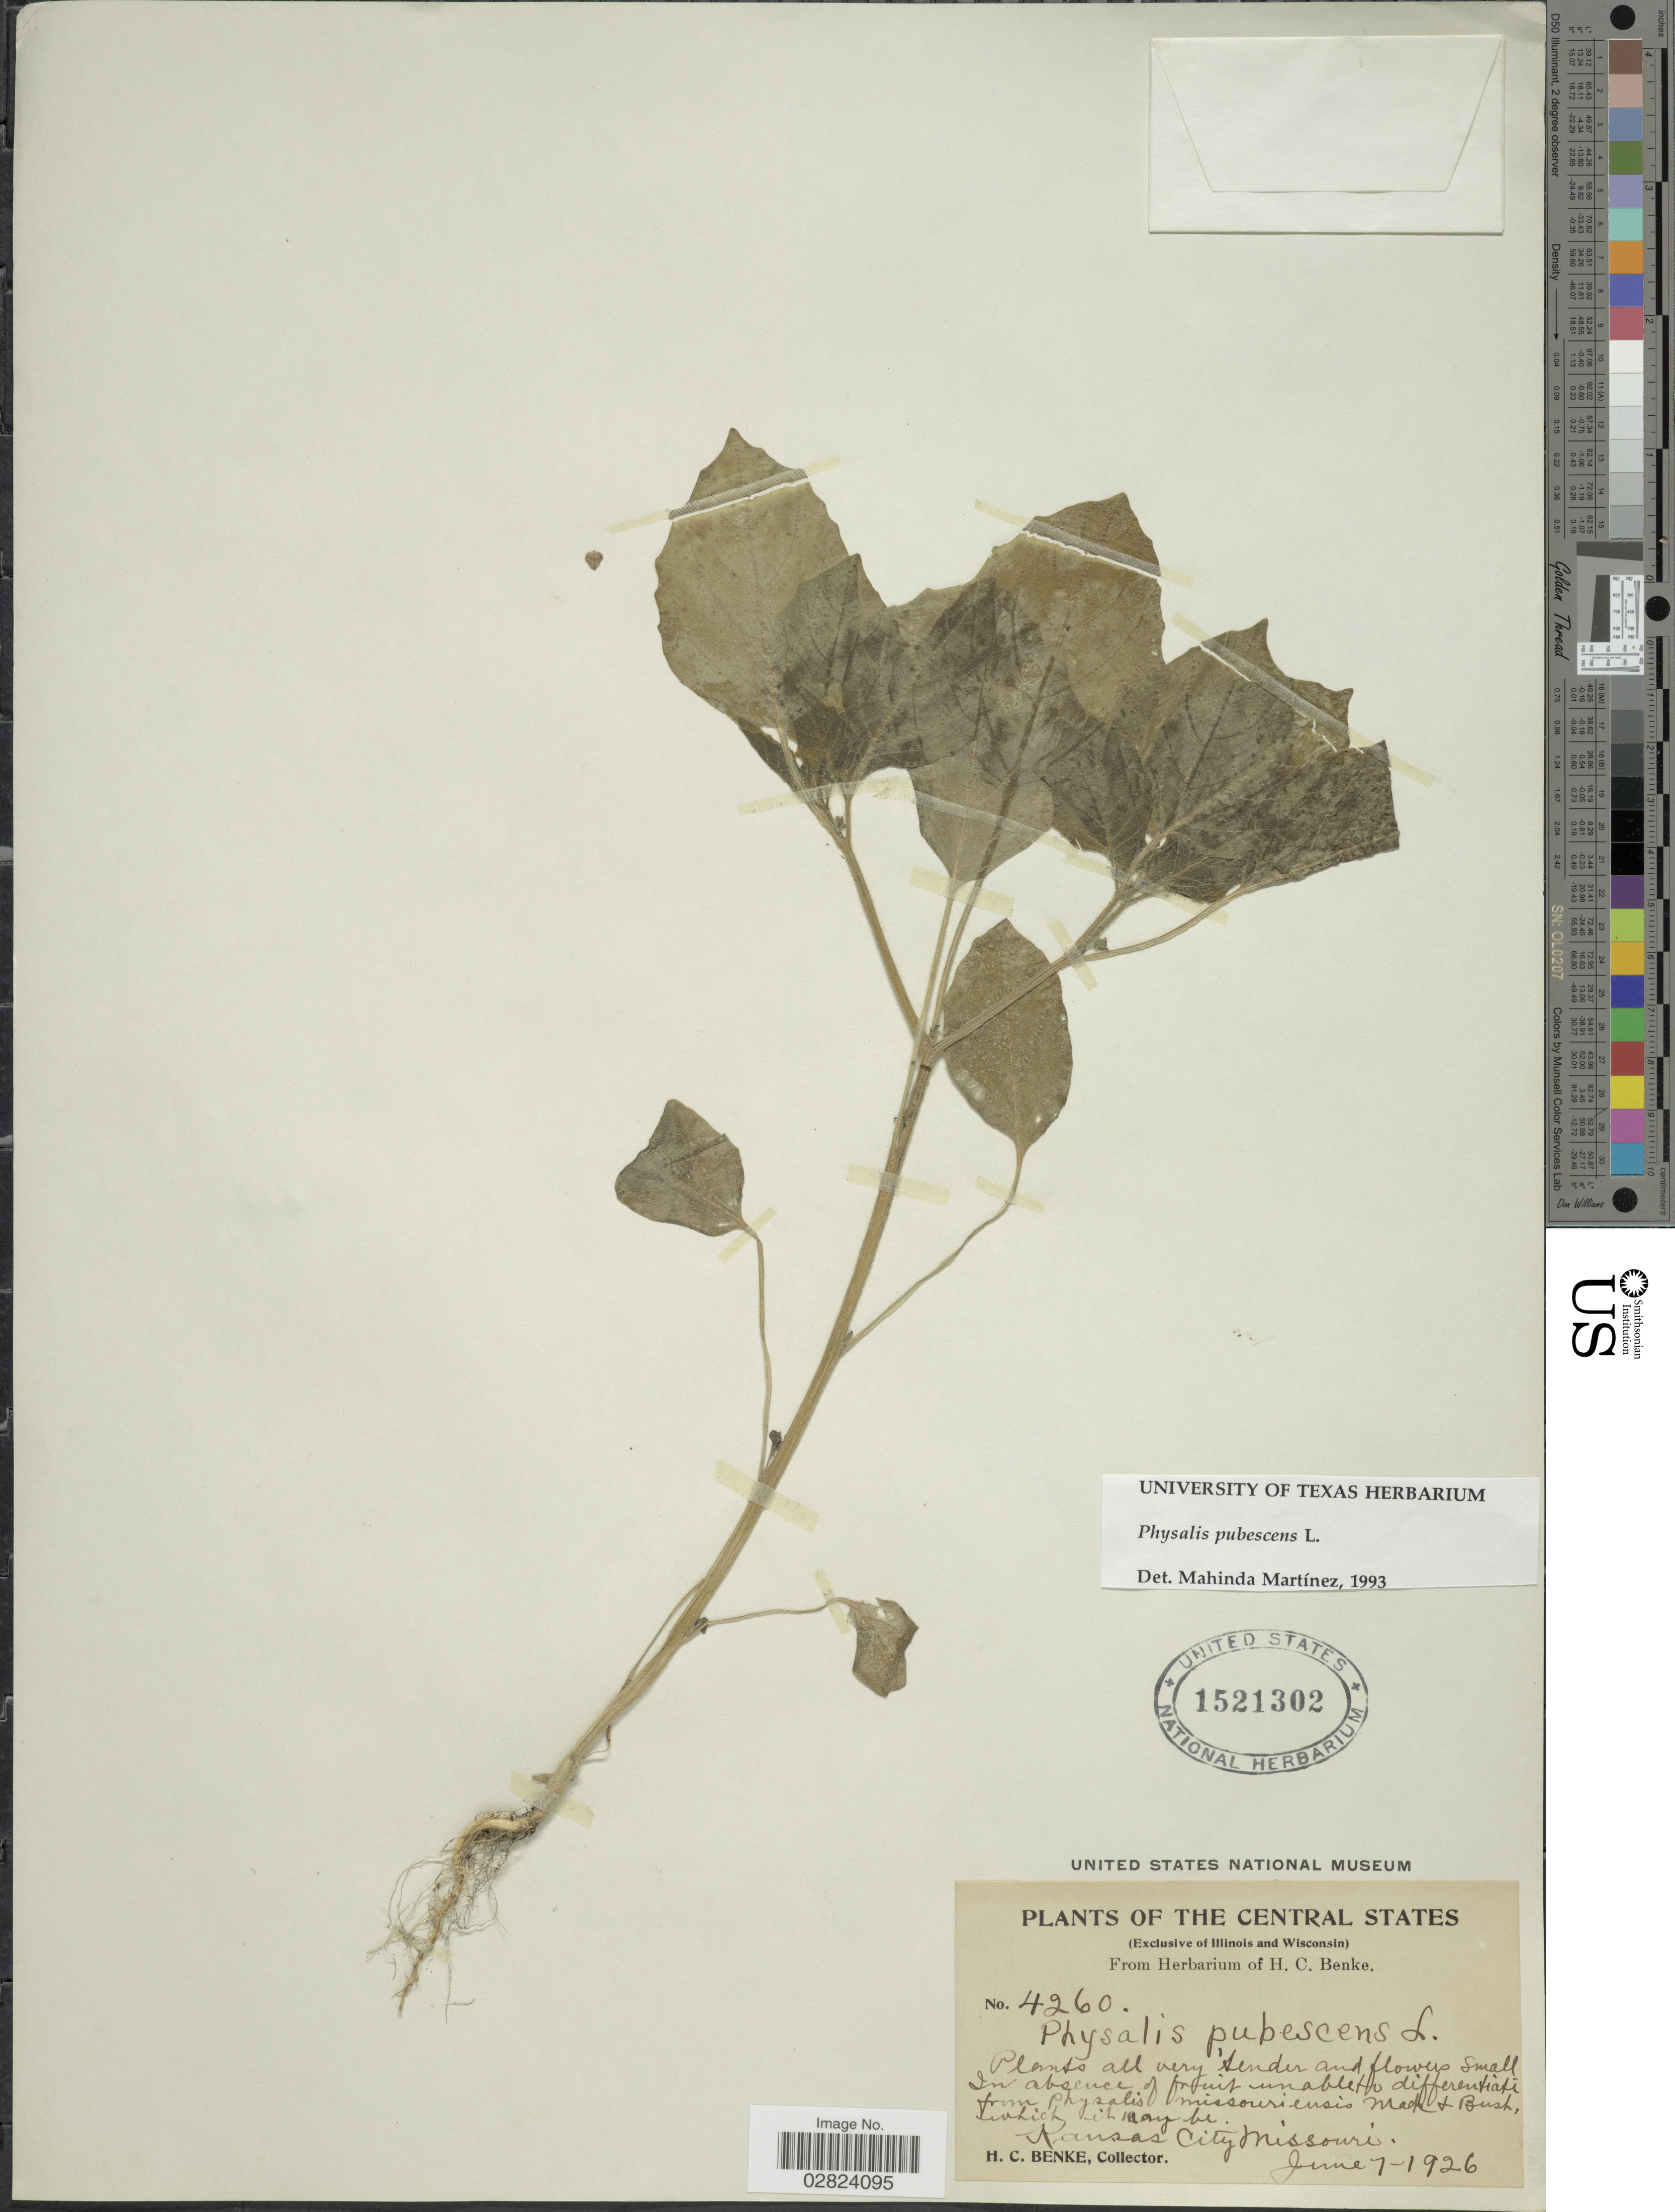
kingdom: Plantae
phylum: Tracheophyta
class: Magnoliopsida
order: Solanales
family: Solanaceae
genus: Physalis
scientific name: Physalis pubescens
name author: L.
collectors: H. Benke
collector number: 4260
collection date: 1926-06-07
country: United States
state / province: Missouri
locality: The Central States. Kansas City.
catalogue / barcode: US 1521302